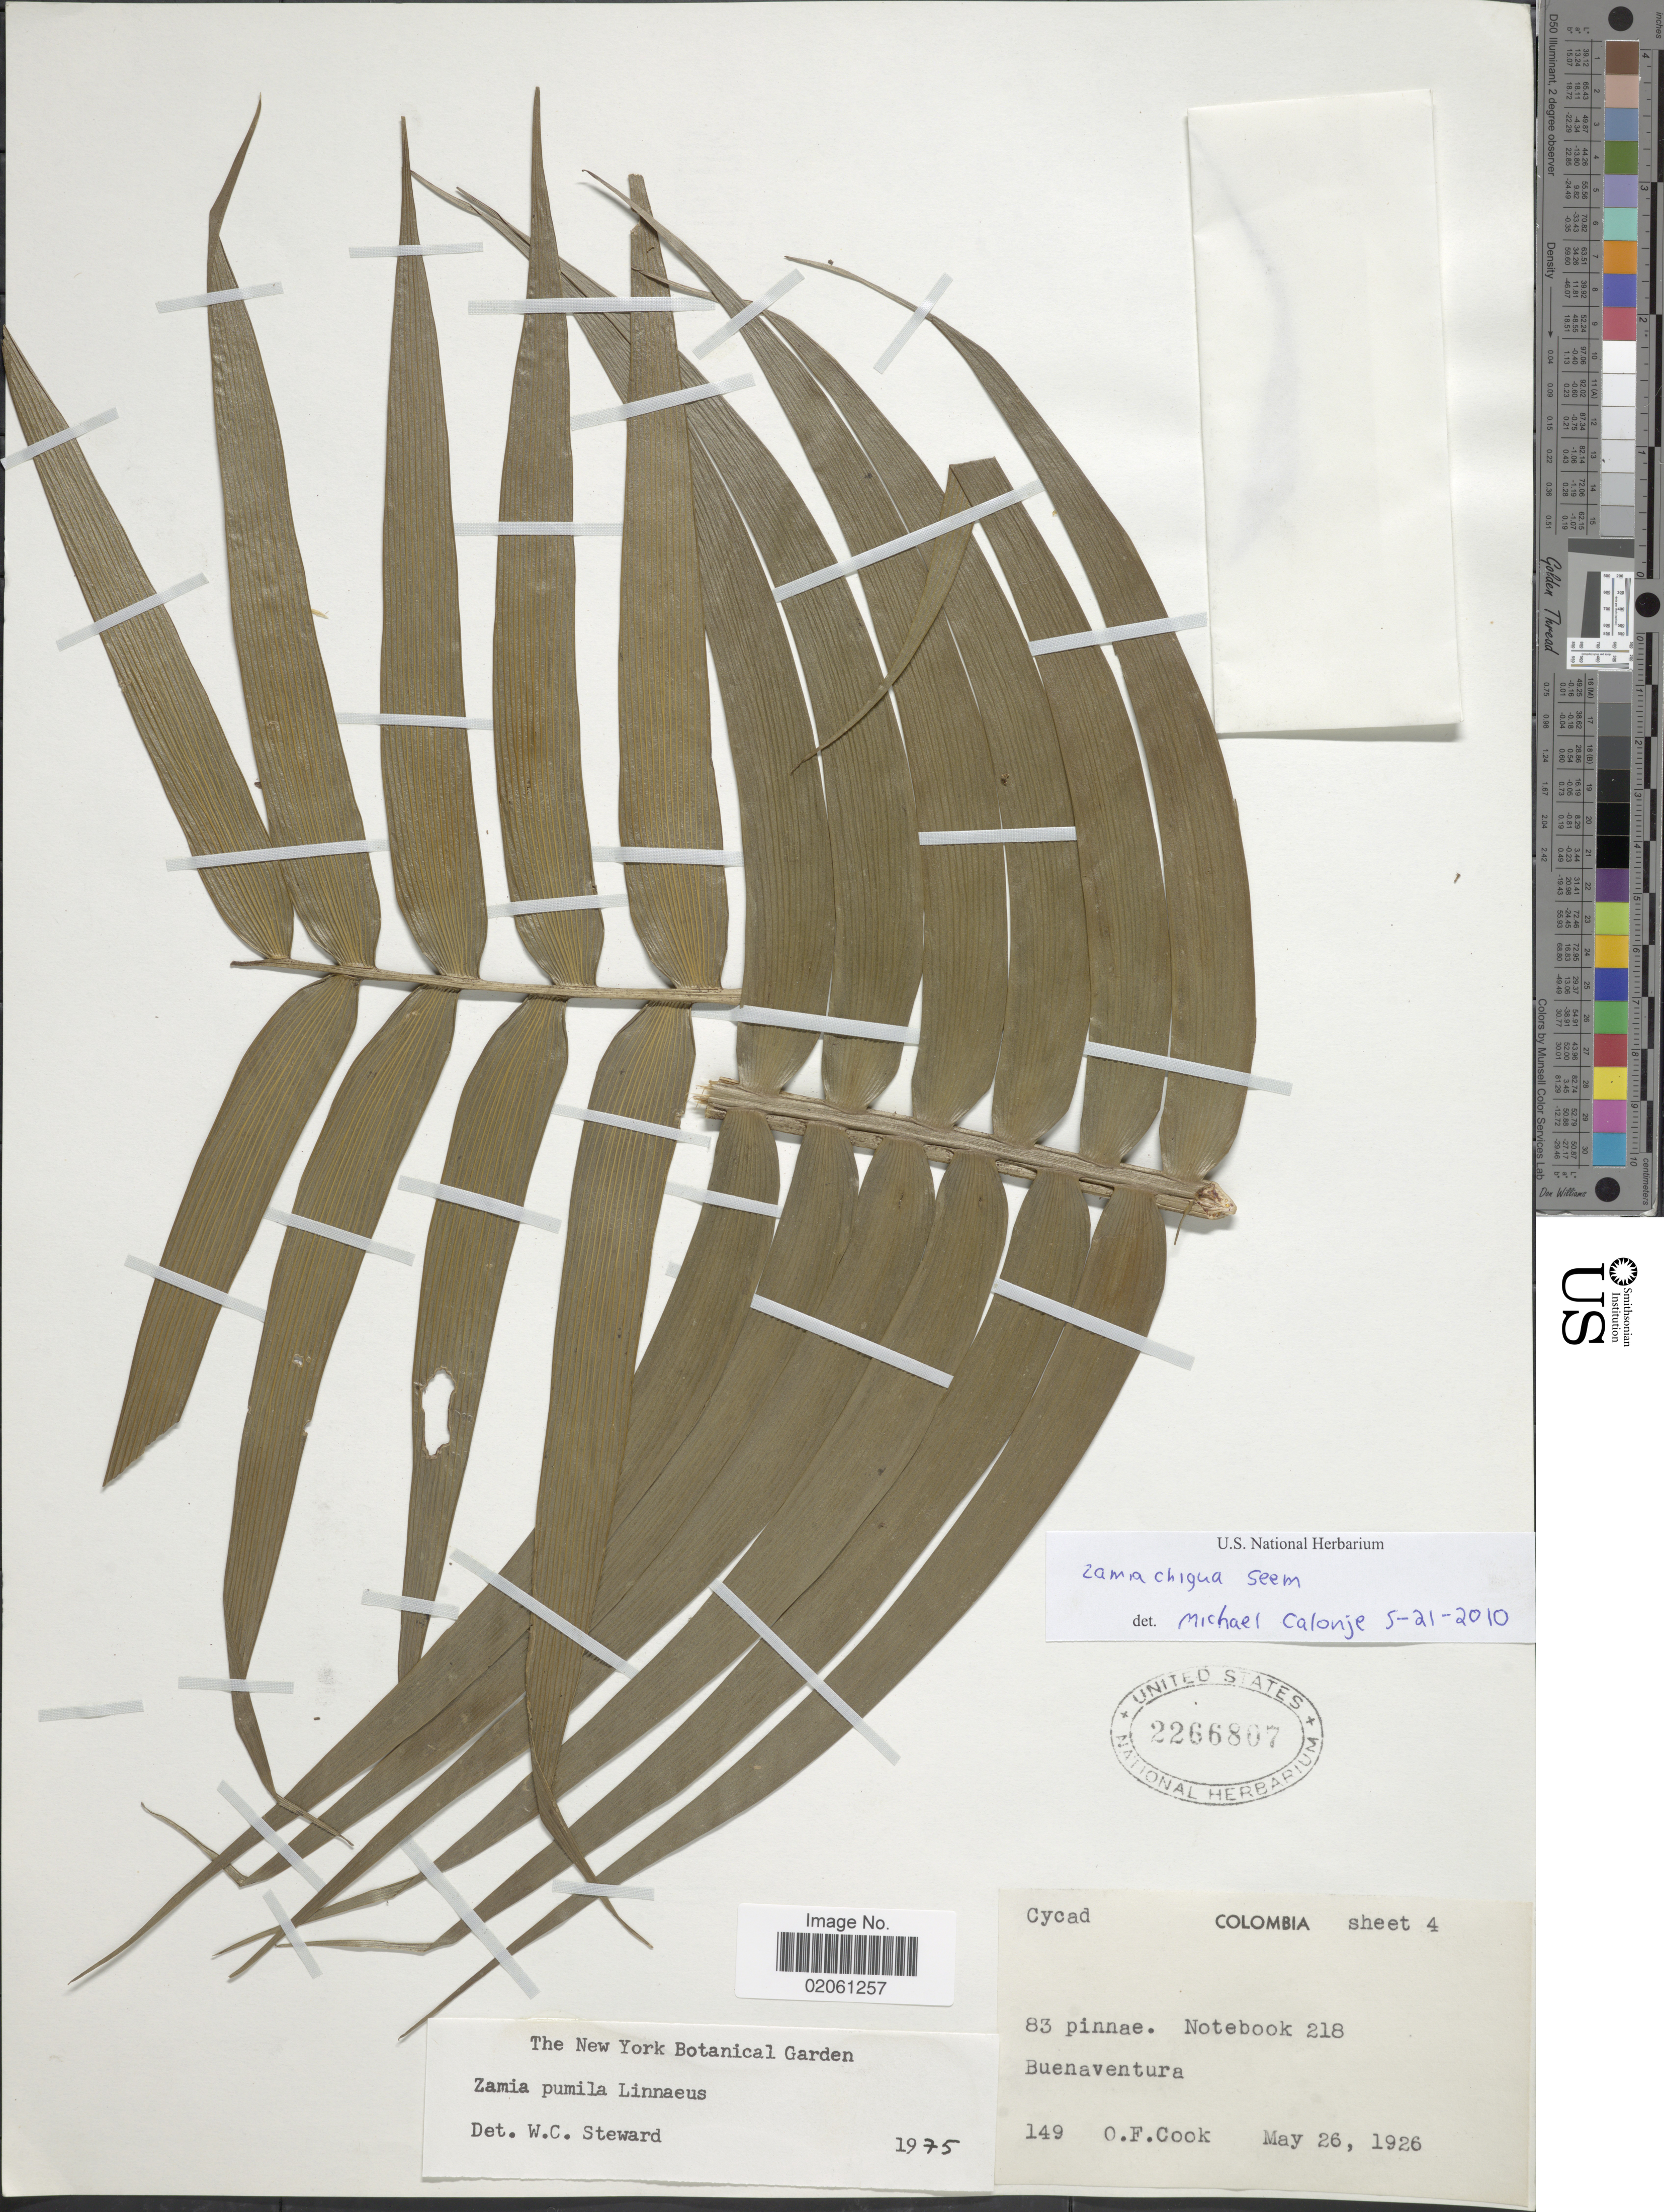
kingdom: Plantae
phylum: Tracheophyta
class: Cycadopsida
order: Cycadales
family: Zamiaceae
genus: Zamia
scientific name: Zamia chigua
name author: Seem.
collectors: O. F. Cook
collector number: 149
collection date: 1926-05-26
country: Colombia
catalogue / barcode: US 2266807